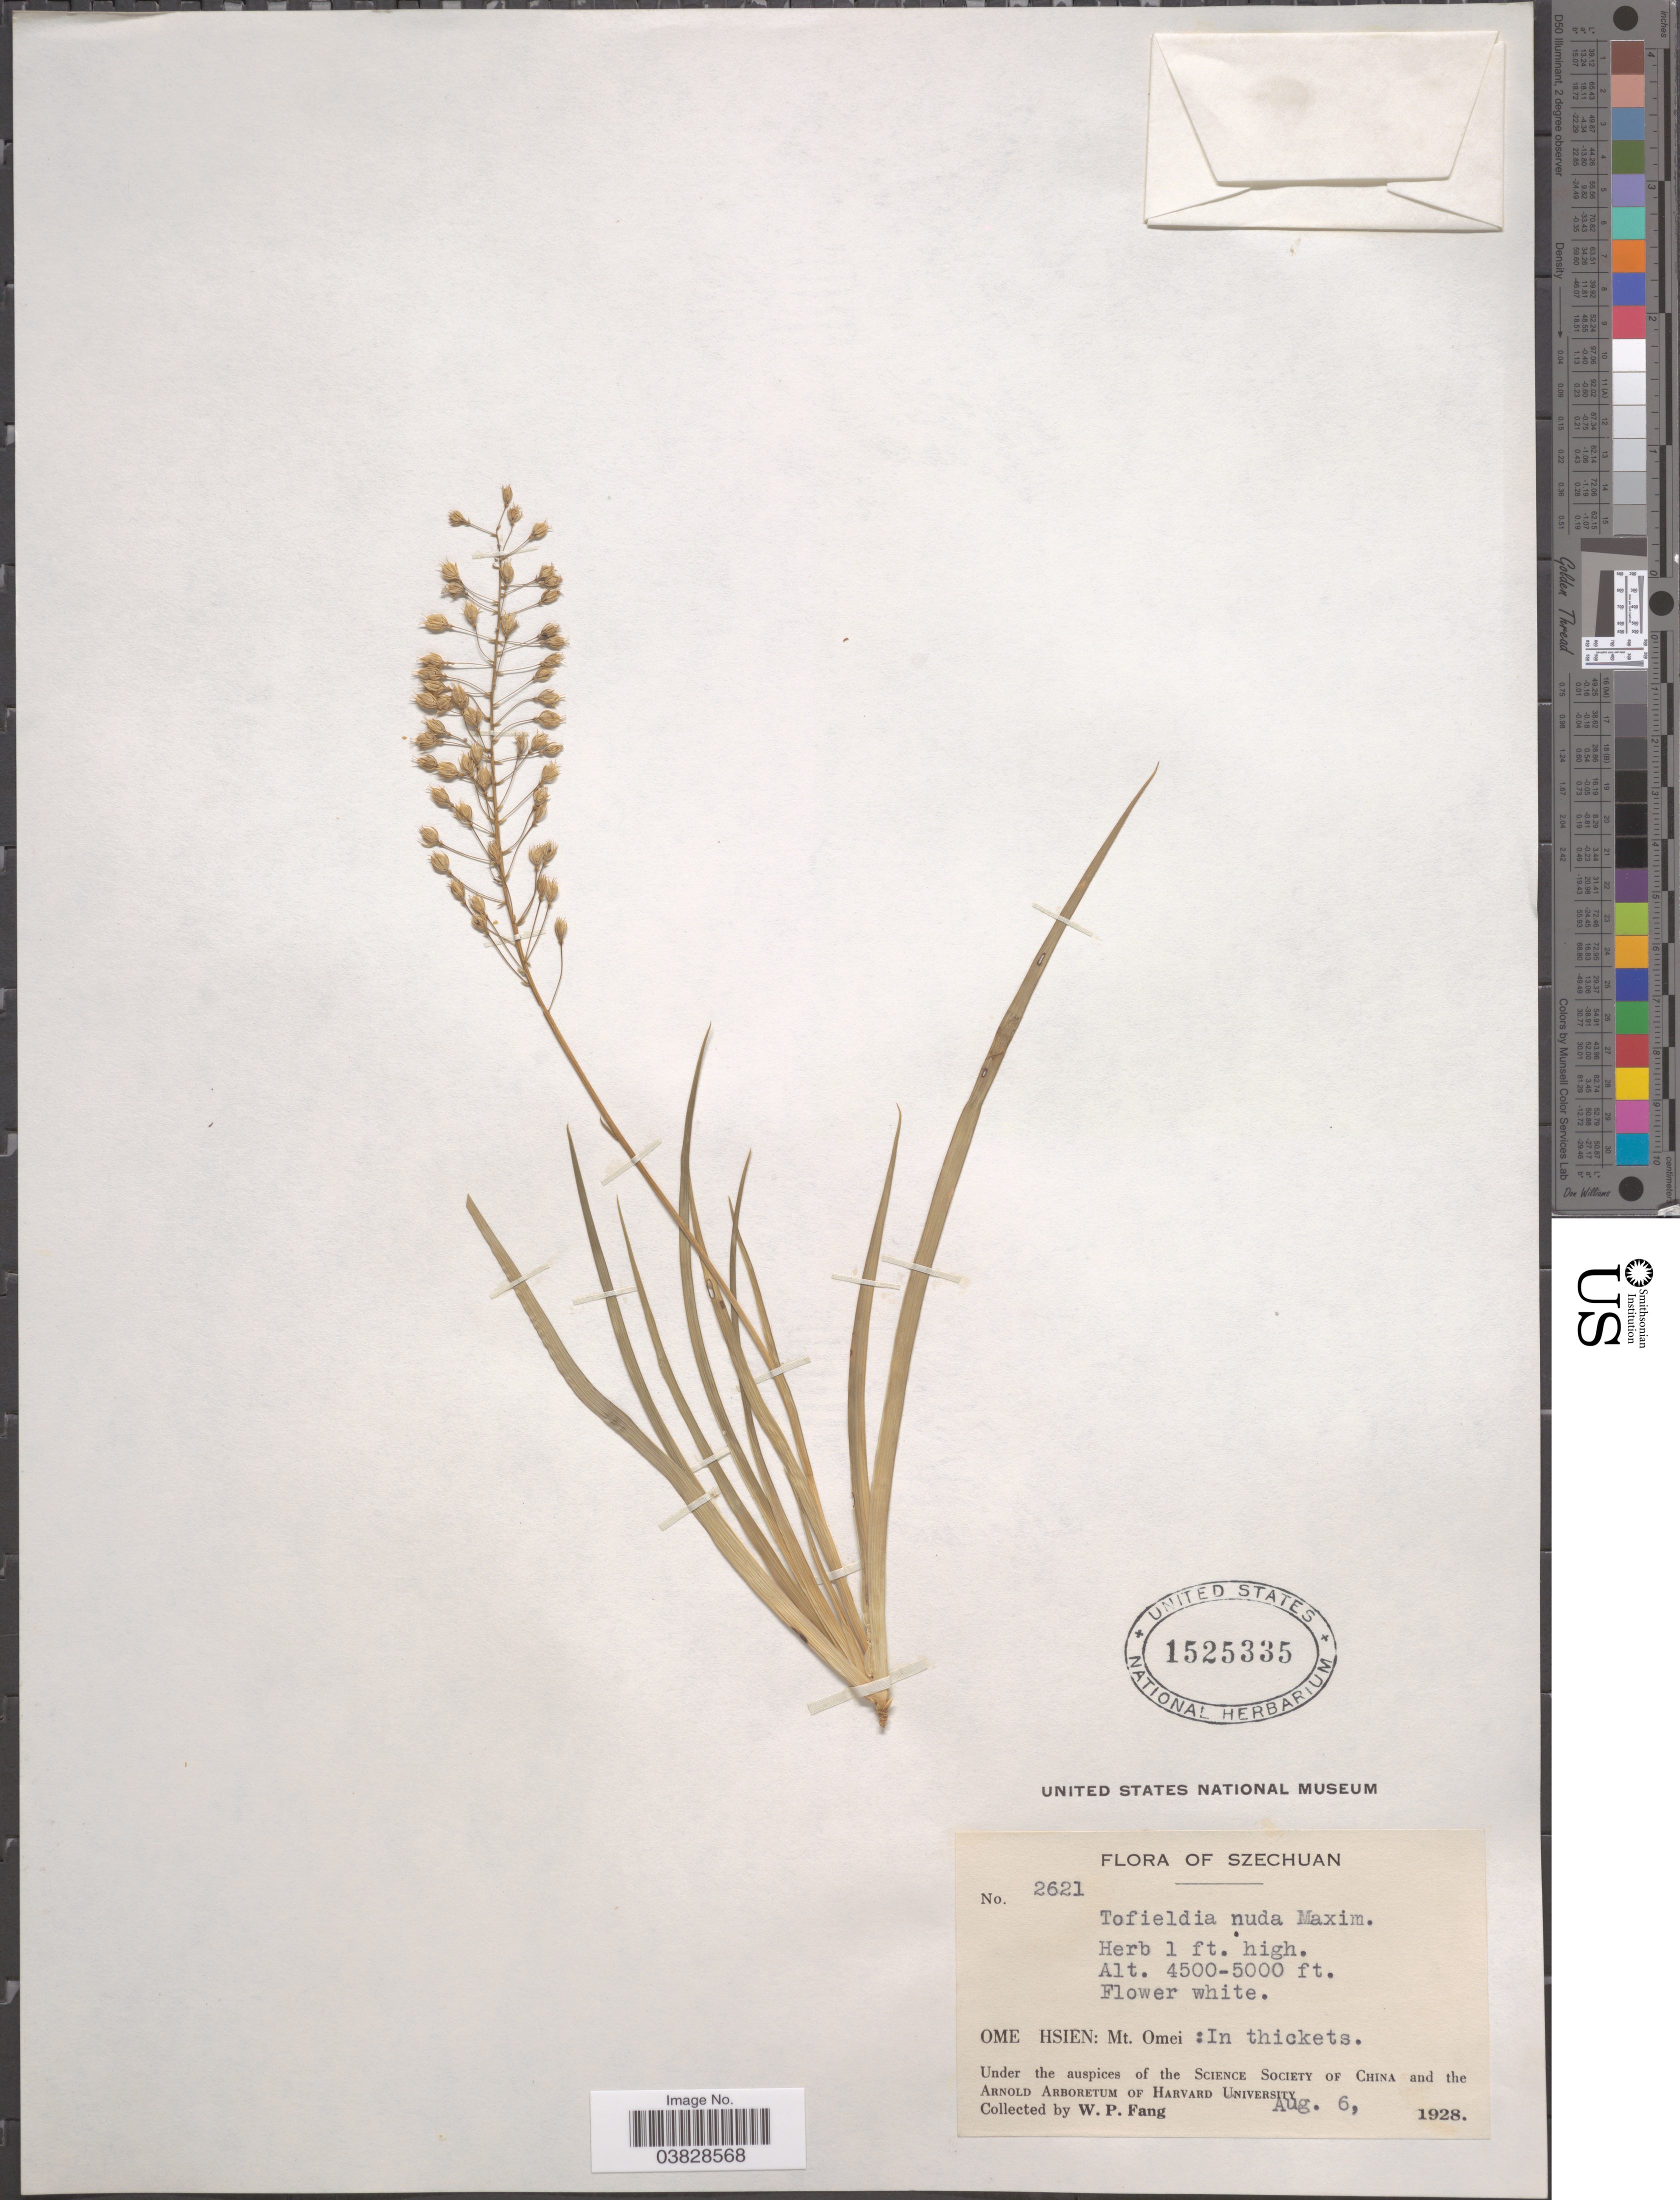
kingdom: Plantae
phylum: Tracheophyta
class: Liliopsida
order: Alismatales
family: Tofieldiaceae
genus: Tofieldia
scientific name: Tofieldia nuda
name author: Maxim.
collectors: W. P. Fang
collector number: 2621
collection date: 1928-08-06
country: China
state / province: Sichuan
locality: Szechuan. Ome Hsien: Mt. Omei: In thickets.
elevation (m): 1372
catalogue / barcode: US 1525335